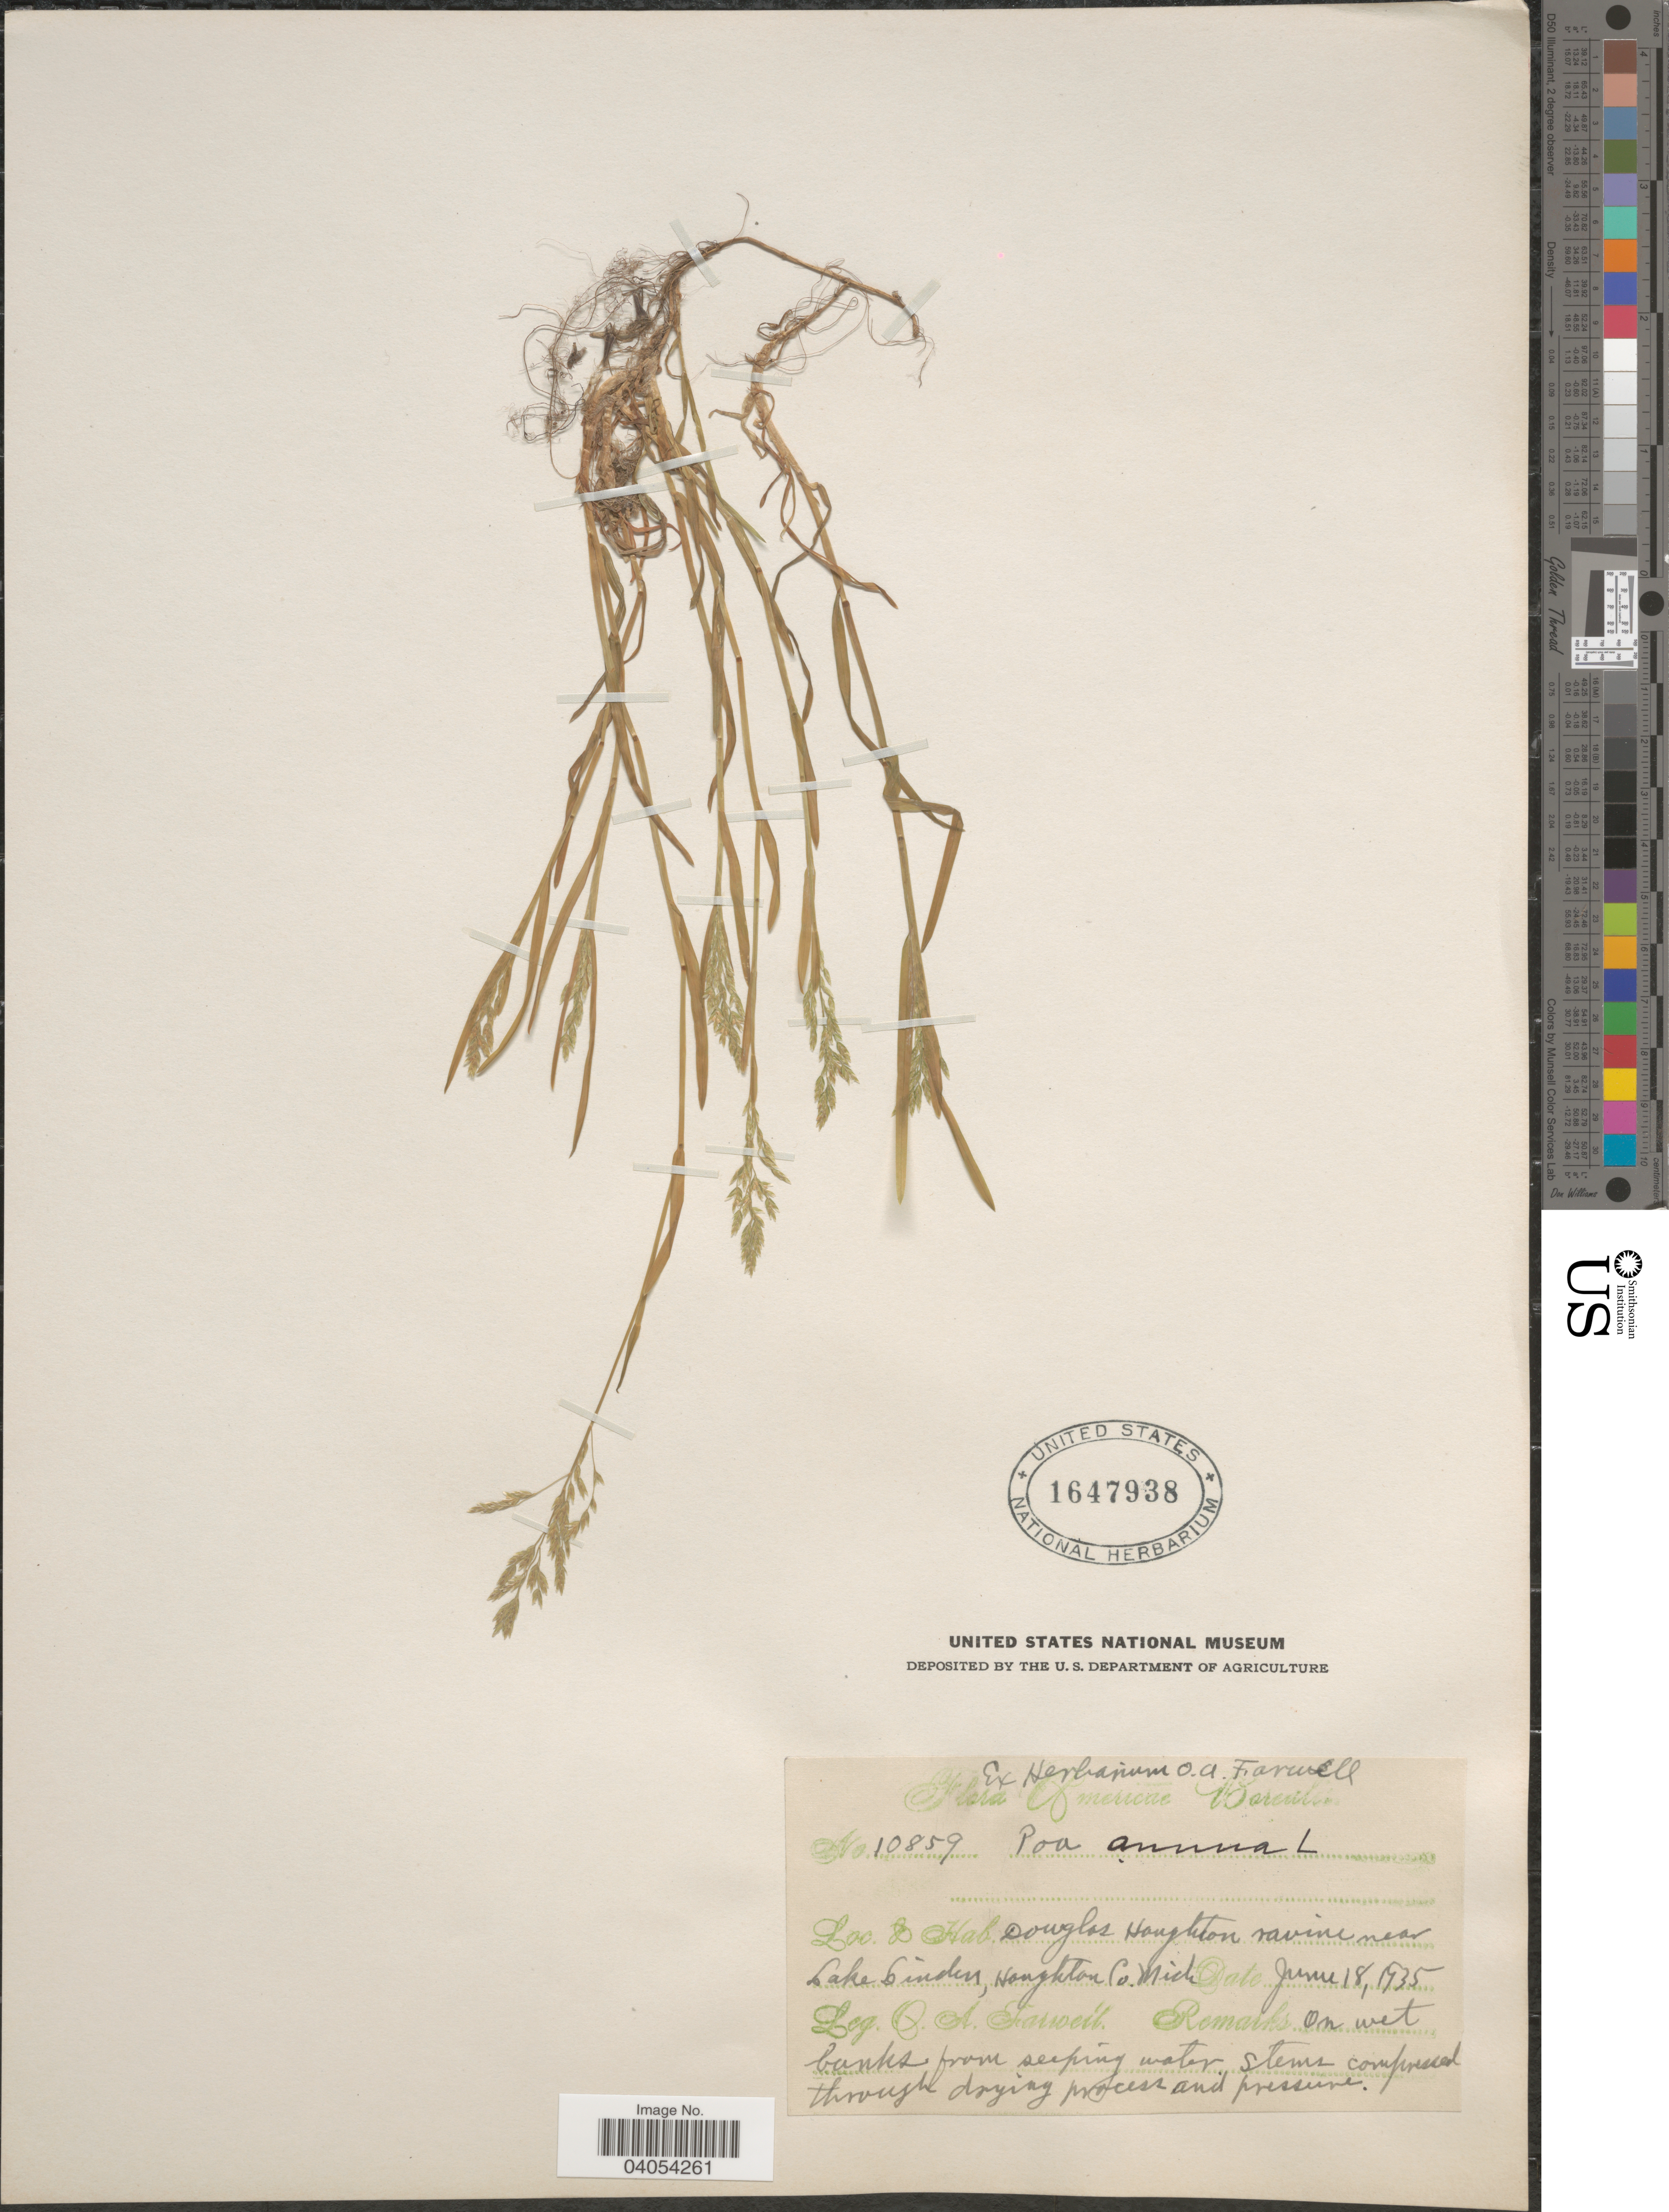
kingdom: Plantae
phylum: Tracheophyta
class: Liliopsida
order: Poales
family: Poaceae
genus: Poa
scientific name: Poa annua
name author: L.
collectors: O. Farwell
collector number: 10859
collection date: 1935-06-18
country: United States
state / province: Michigan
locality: Douglas Houghton ravine near Lake Linden, Houghton Co.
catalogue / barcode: US 1647938